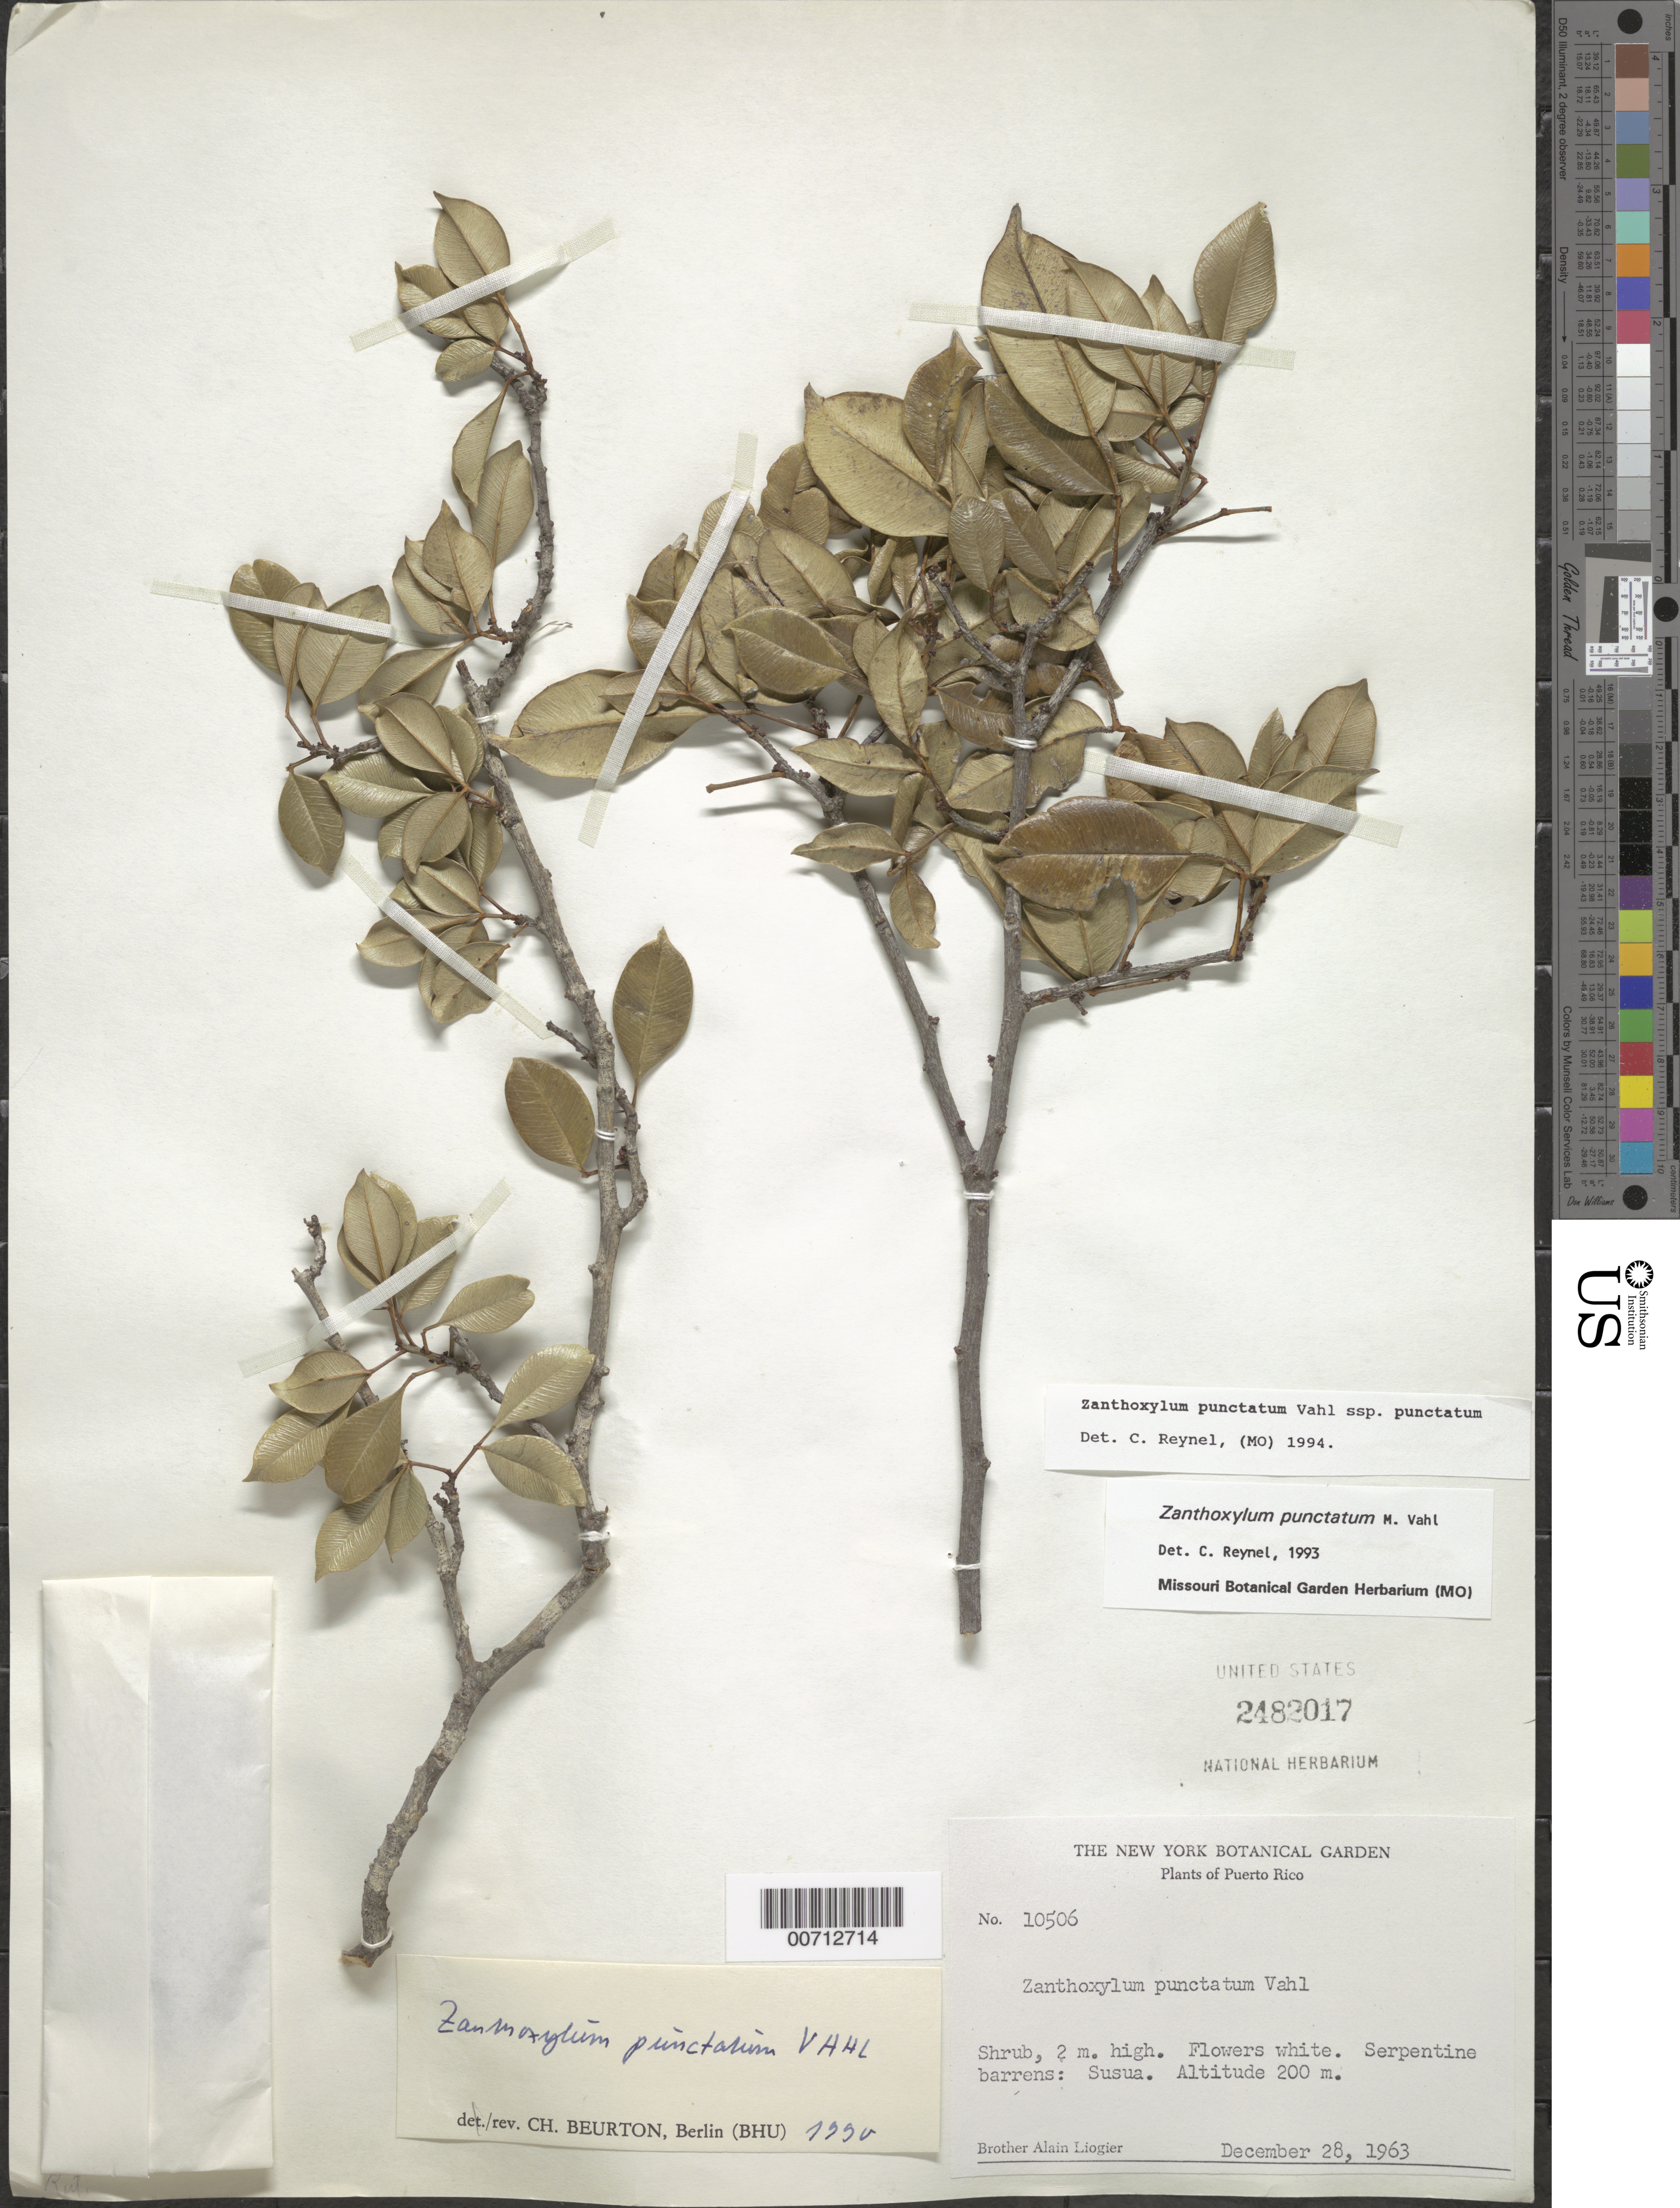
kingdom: Plantae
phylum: Tracheophyta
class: Magnoliopsida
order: Sapindales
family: Rutaceae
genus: Zanthoxylum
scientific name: Zanthoxylum punctatum subsp. punctatum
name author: Vahl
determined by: Reynel, Carlos A., (MO), Missouri Botanical Garden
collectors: A. H. Liogier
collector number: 10506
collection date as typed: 28 Dec 1963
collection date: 1963-12-28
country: Puerto Rico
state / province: Susua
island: Greater Antilles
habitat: Serpentine barrens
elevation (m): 200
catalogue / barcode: US 2482017